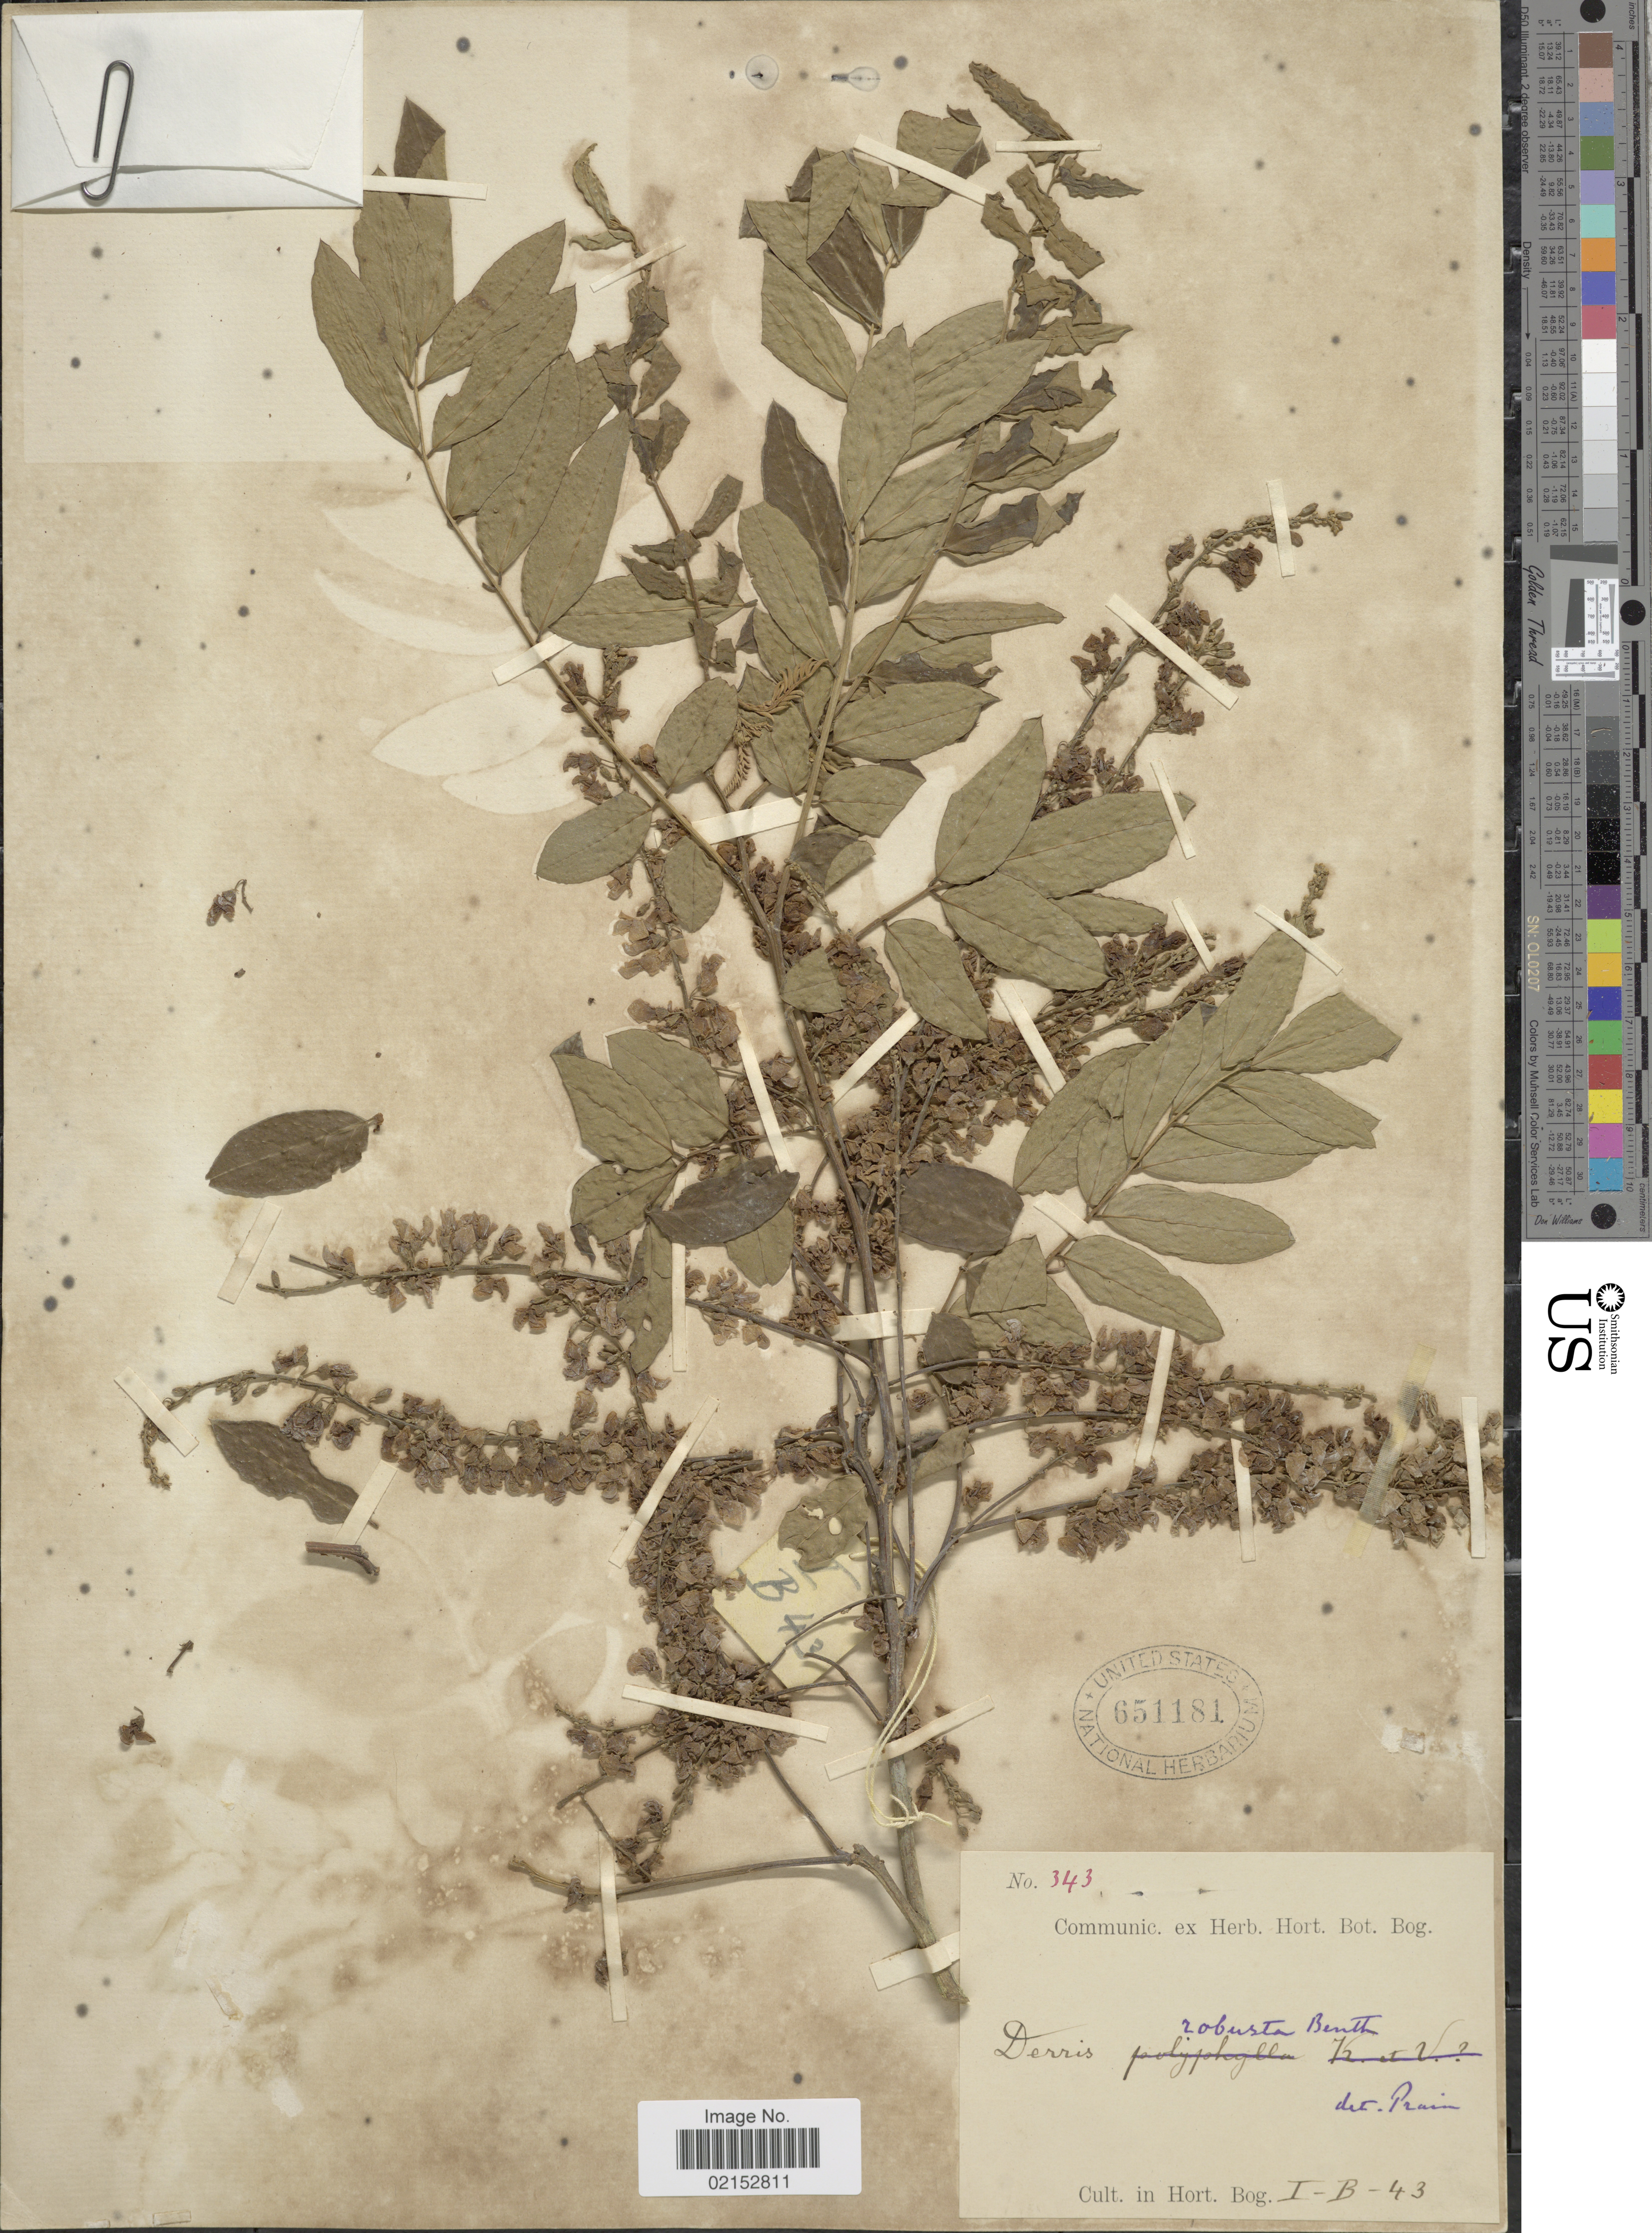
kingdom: Plantae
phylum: Tracheophyta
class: Magnoliopsida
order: Fabales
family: Fabaceae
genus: Brachypterum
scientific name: Brachypterum robustum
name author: (Roxb. ex DC.) Adema & Sirich.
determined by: Strong, Mark T., (BOT), Smithsonian Institution - National Museum of Natural History (UNITED STATES)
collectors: ex herb. Hort. Bot. Bog.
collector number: IB43/343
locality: Hort. Bog.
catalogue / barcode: US 651181